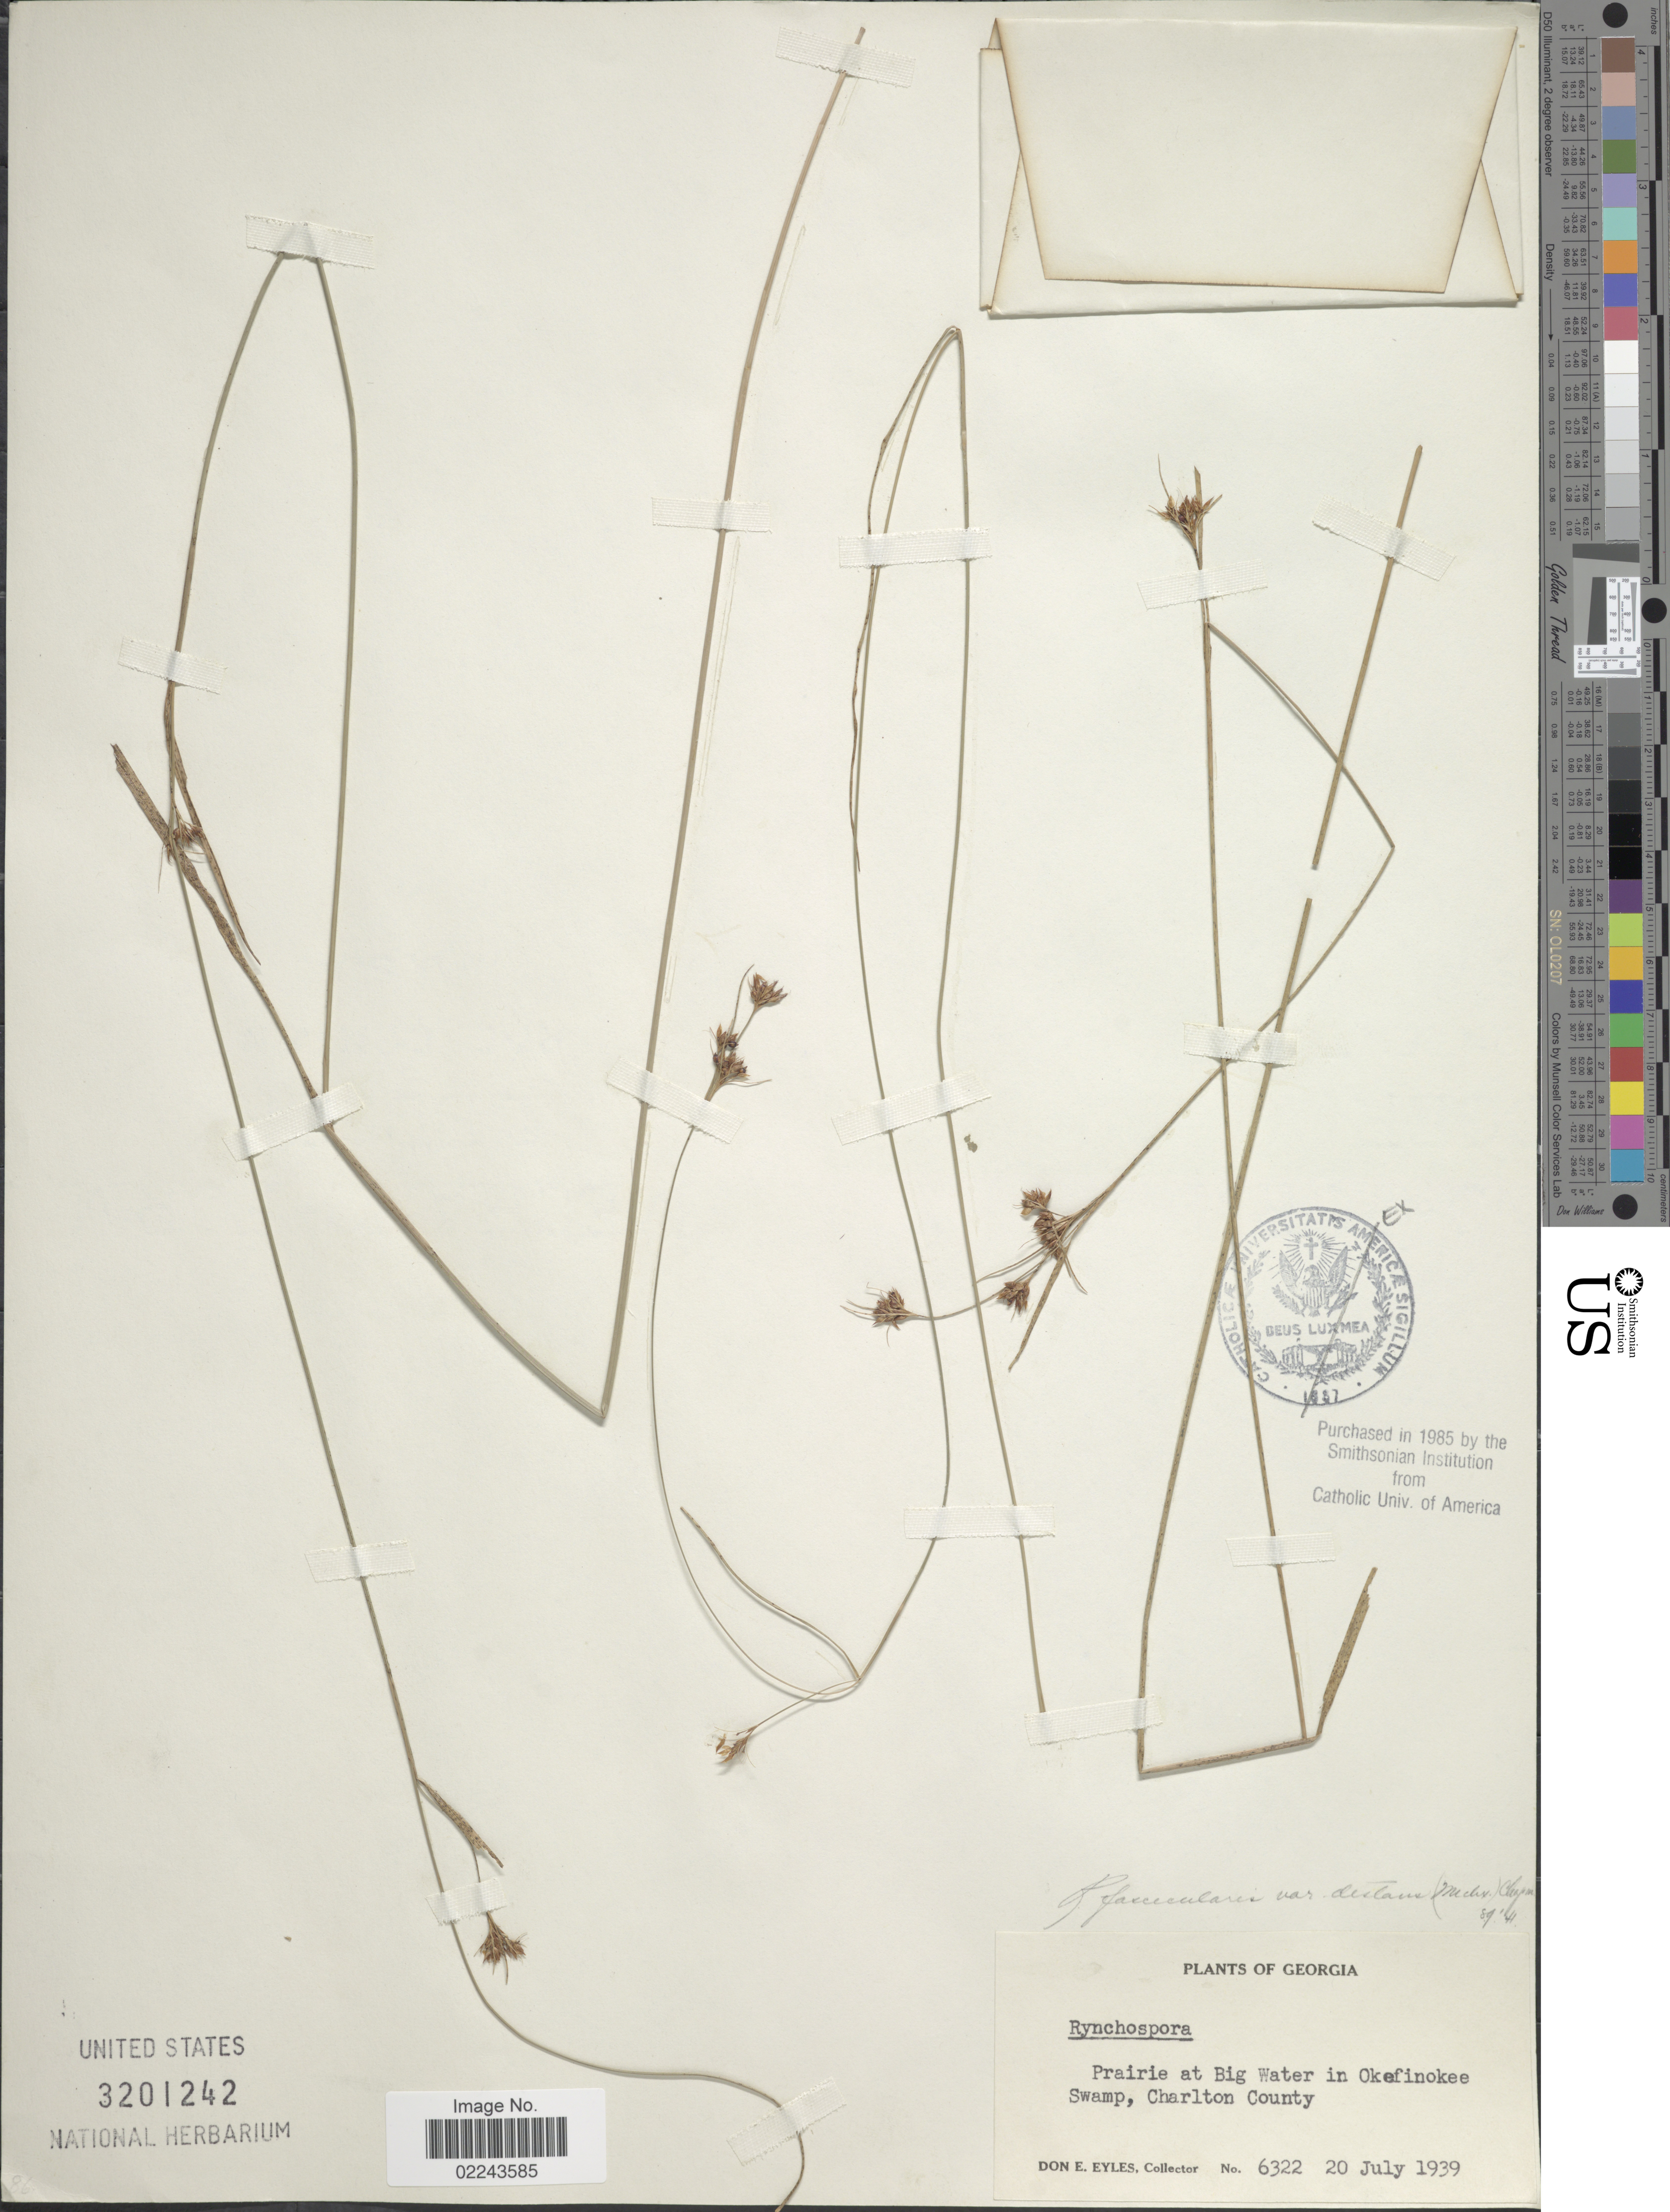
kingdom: Plantae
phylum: Tracheophyta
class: Liliopsida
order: Poales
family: Cyperaceae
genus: Rhynchospora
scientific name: Rhynchospora distans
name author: (Michx.) Vahl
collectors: D. Eyles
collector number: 6322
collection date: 1939-07-20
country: United States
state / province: Georgia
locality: Big Water in Okefinokee Swamp, Charlton County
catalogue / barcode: US 3201242